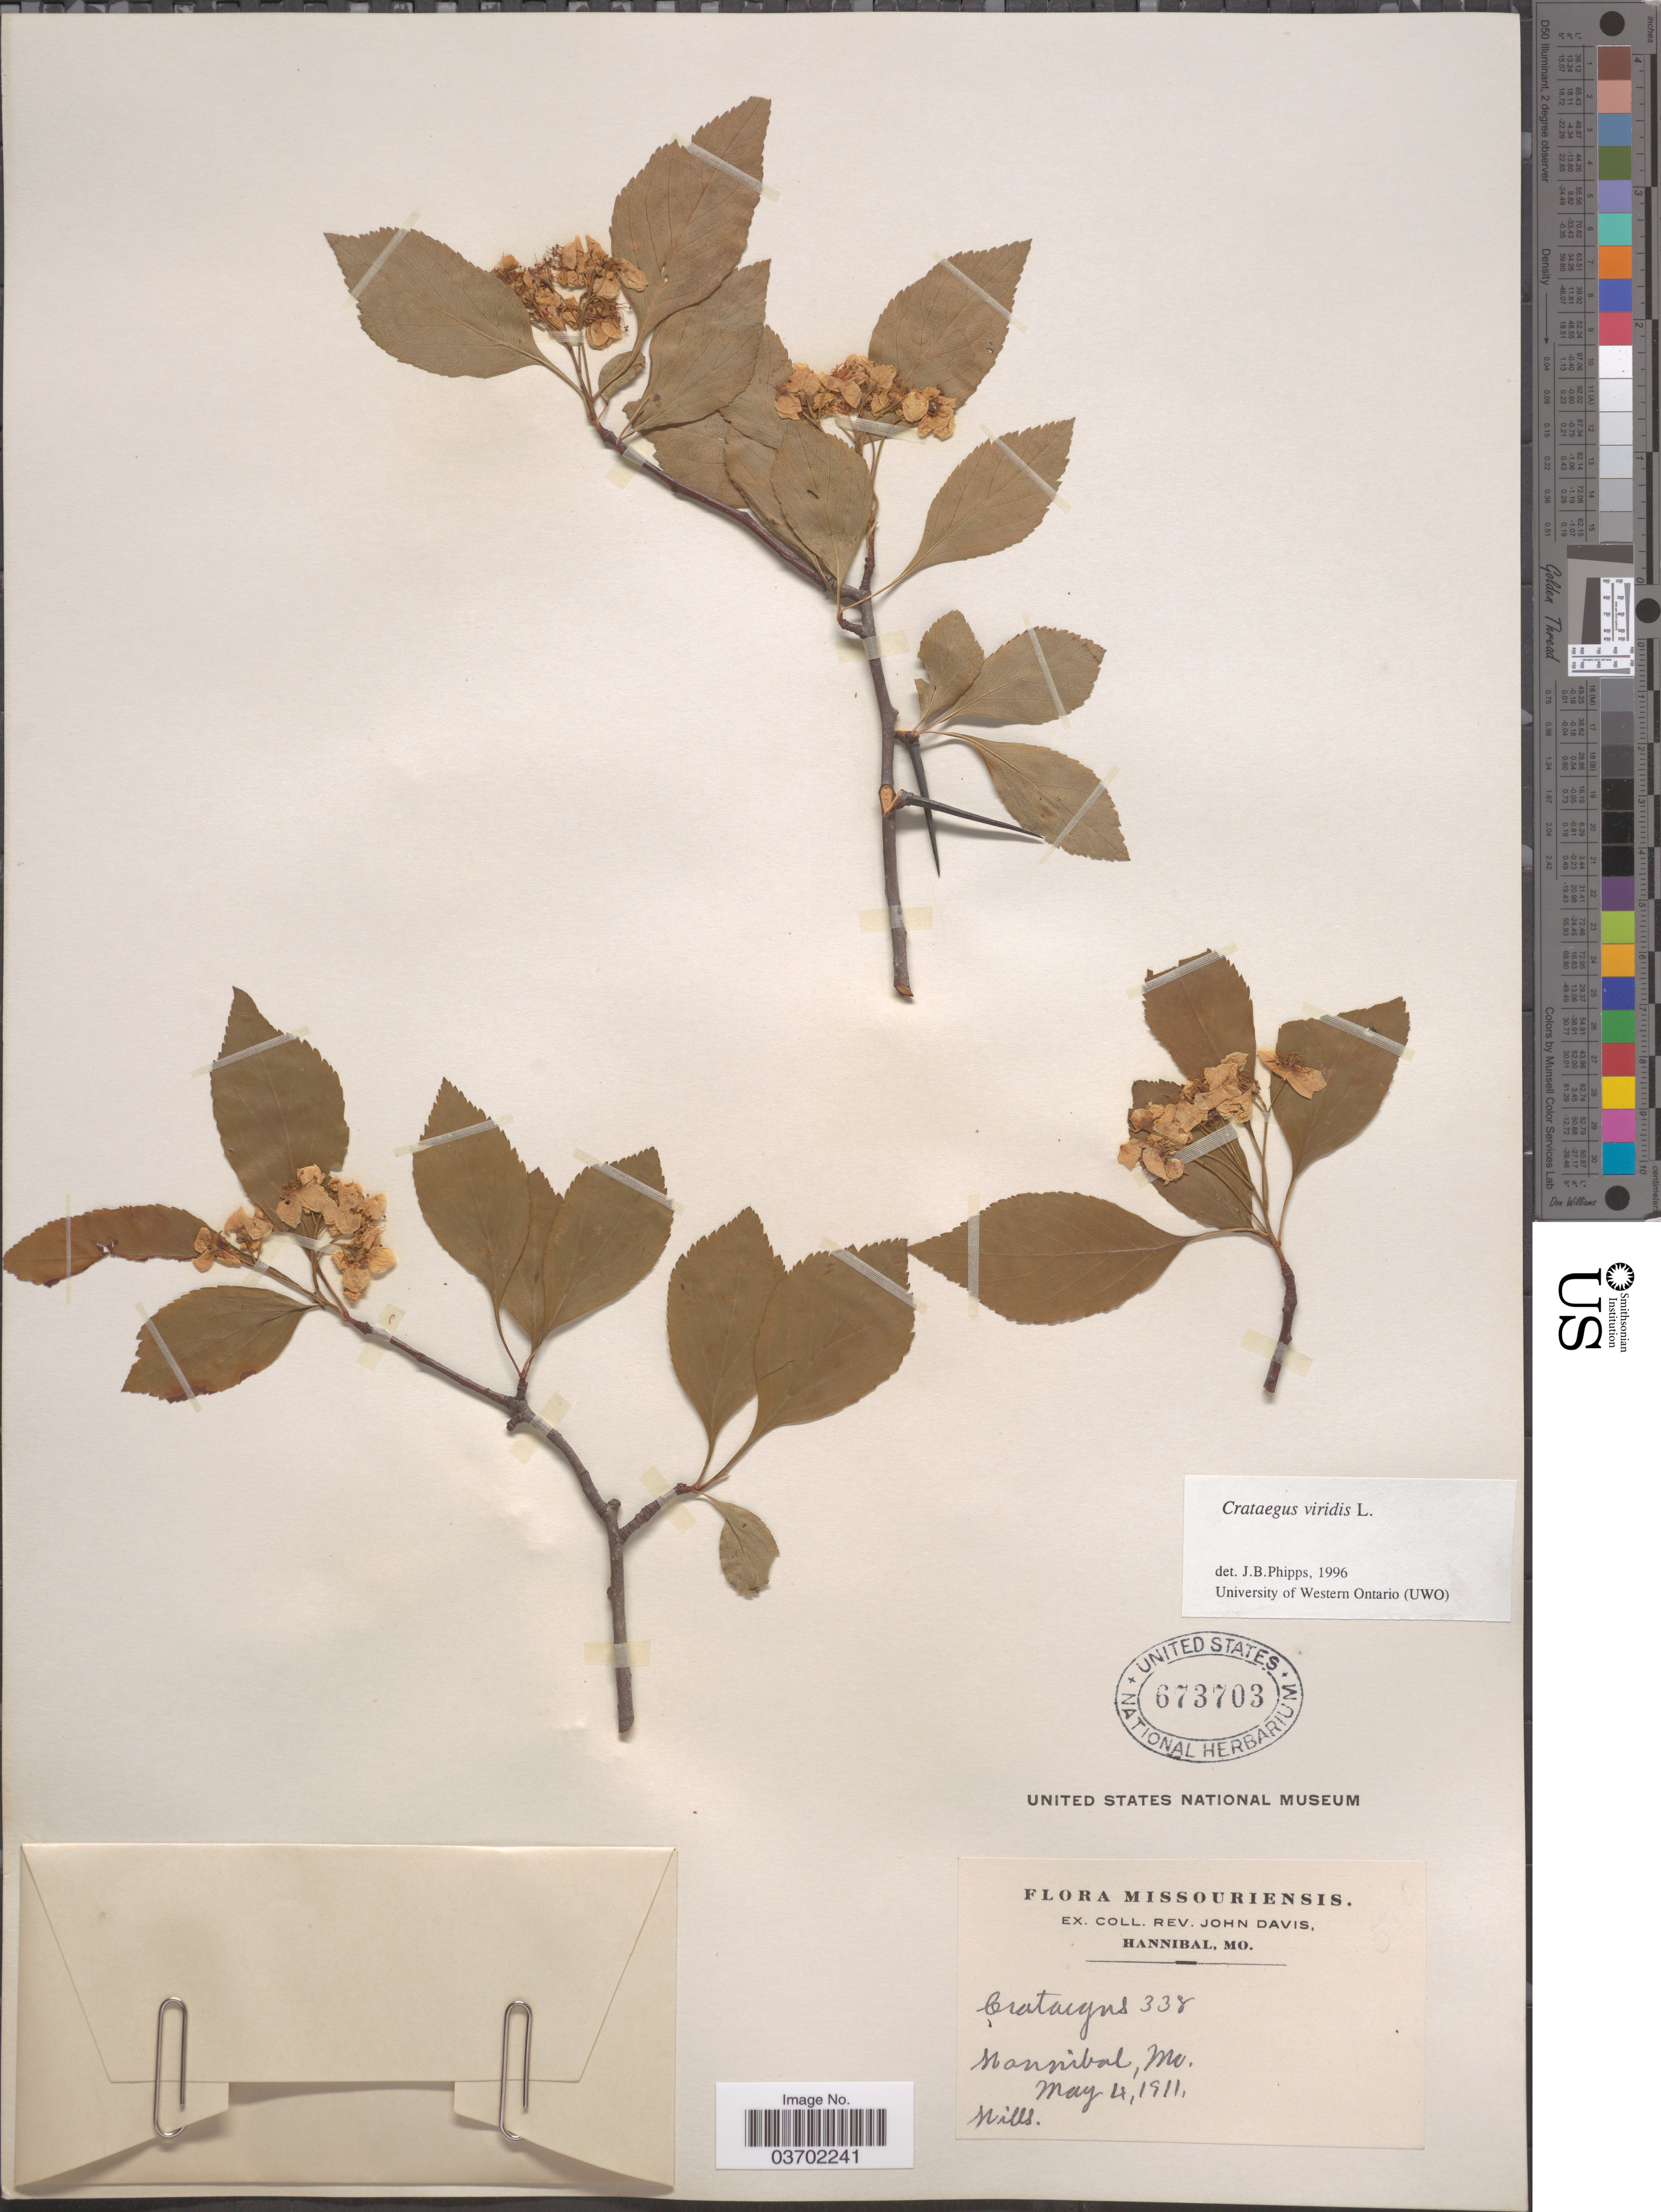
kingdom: Plantae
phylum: Tracheophyta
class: Magnoliopsida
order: Rosales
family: Rosaceae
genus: Crataegus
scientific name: Crataegus viridis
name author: L.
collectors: ex herb. Rev. John Davis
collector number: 338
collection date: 1911-05-04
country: United States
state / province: Missouri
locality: Hannibal.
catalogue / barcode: US 673703